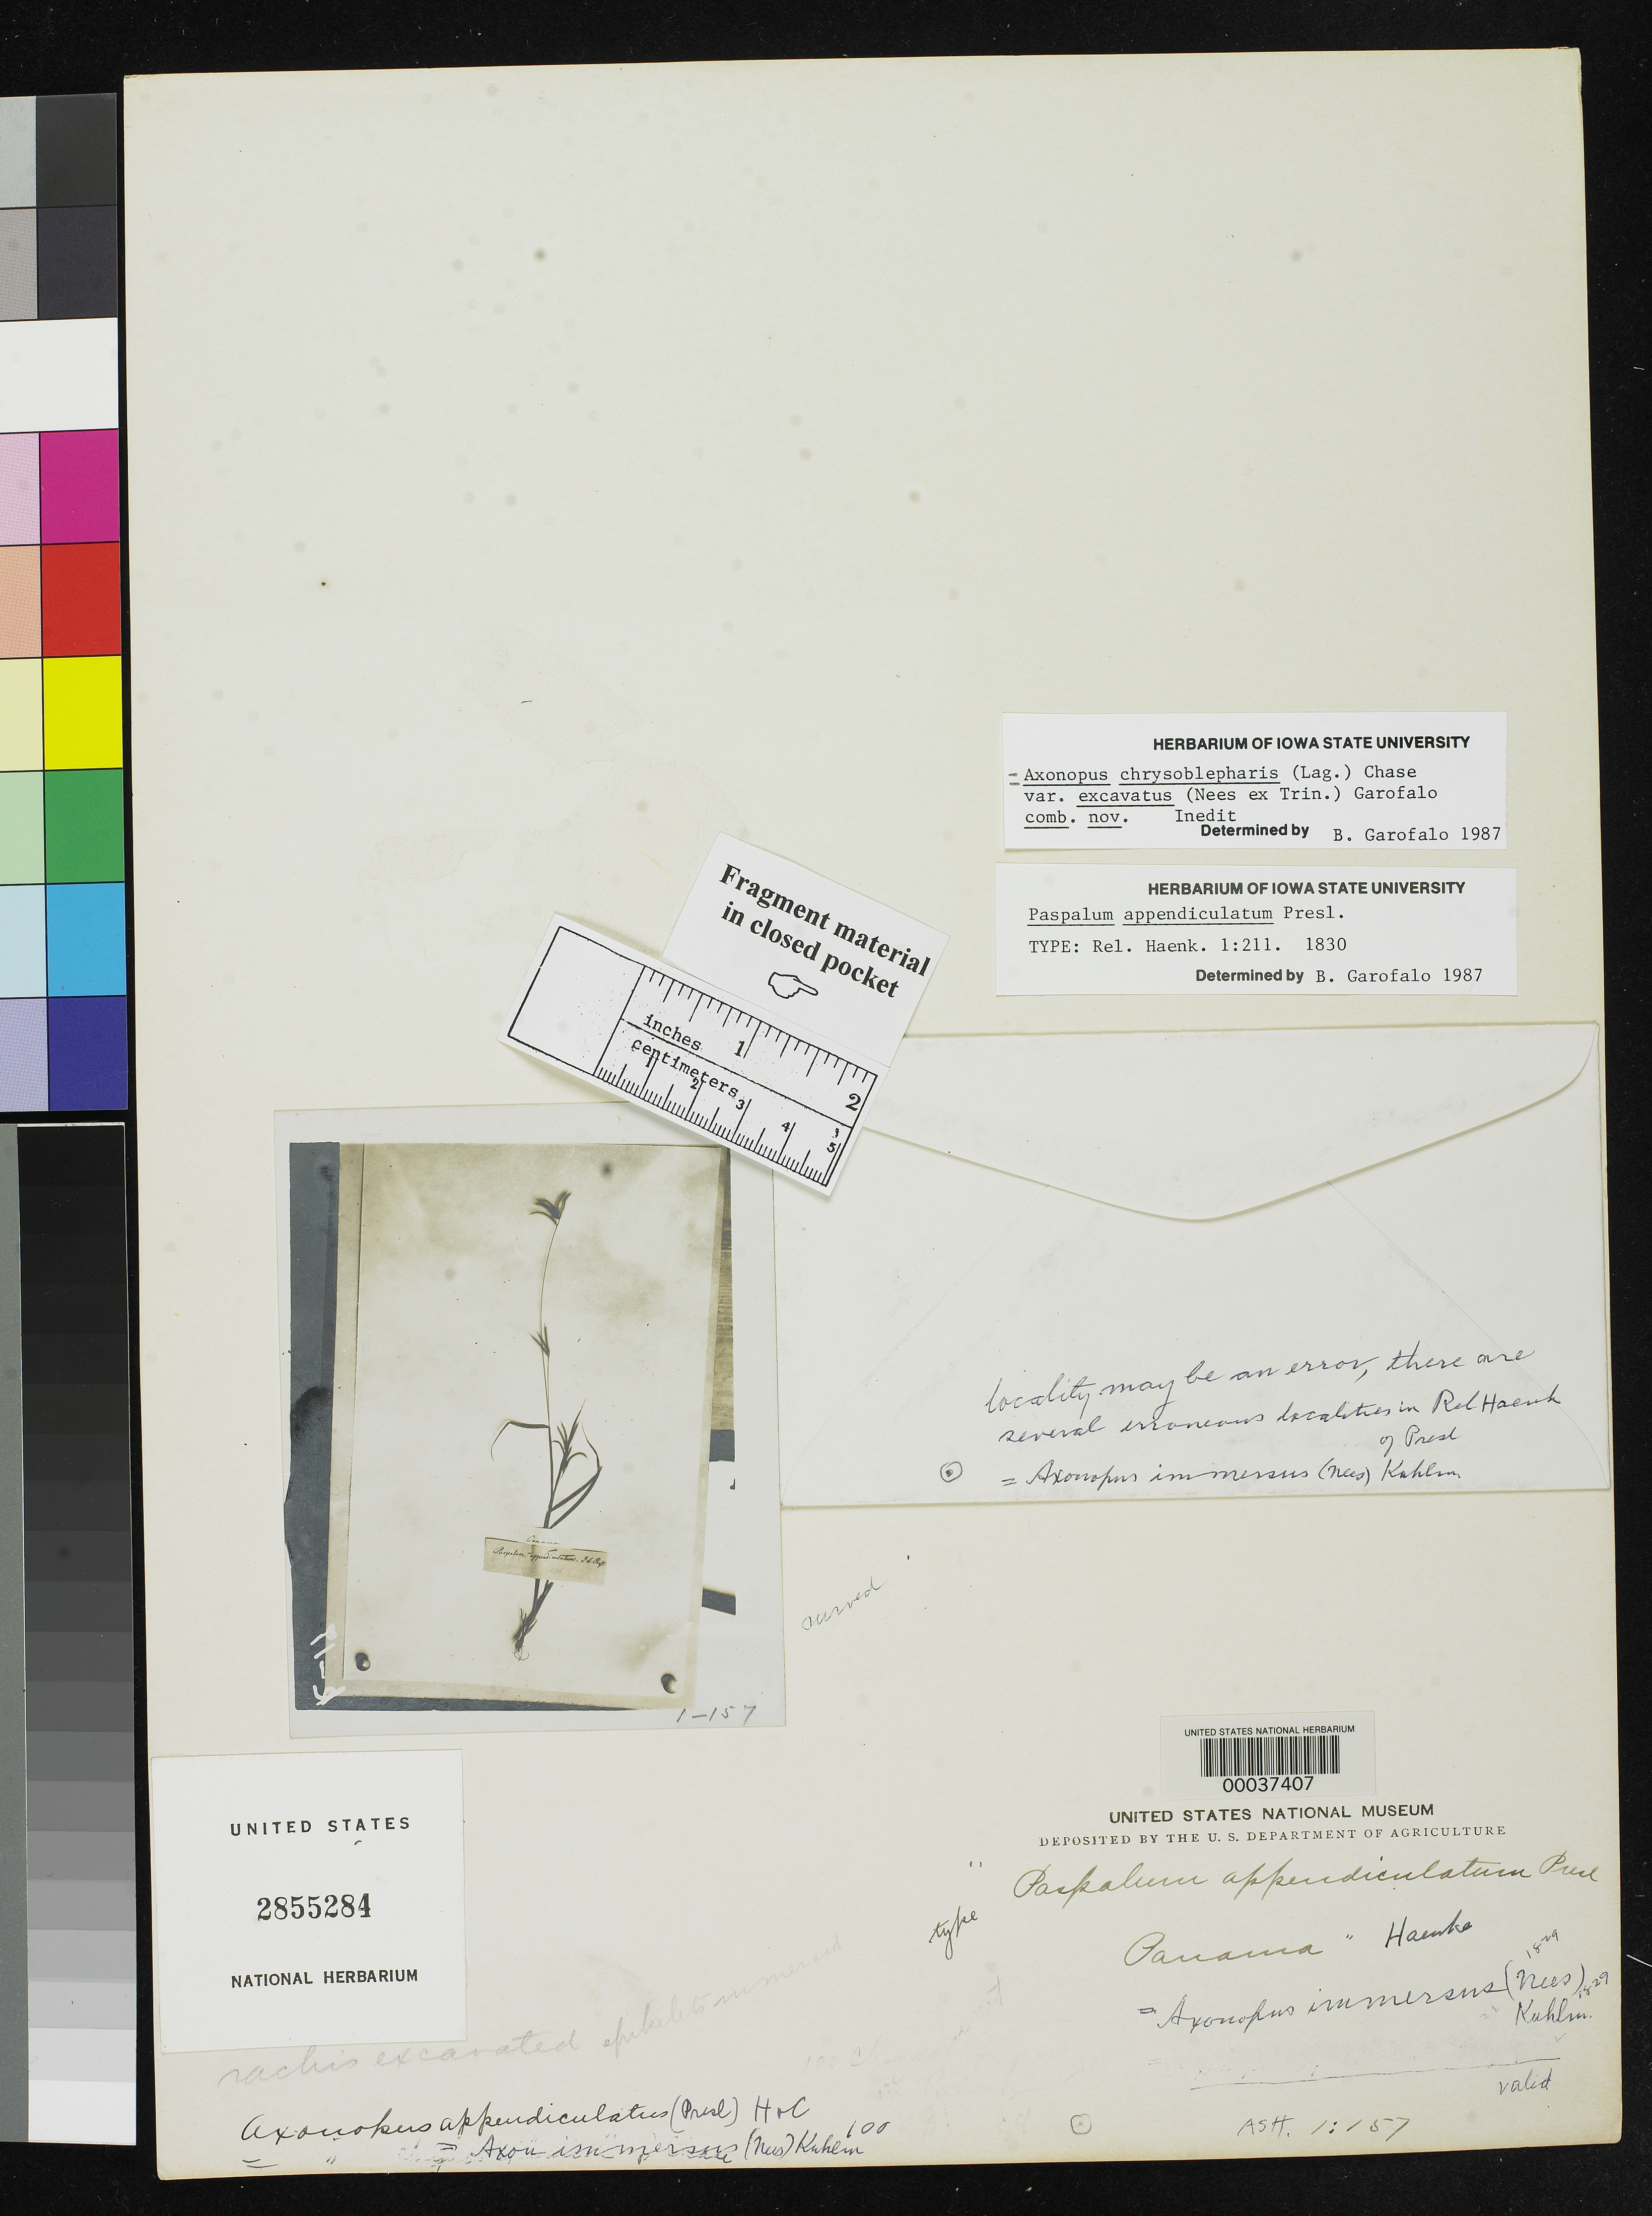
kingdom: Plantae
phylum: Tracheophyta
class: Liliopsida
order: Poales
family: Poaceae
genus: Paspalum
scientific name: Paspalum appendiculatum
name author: J. Presl in C. Presl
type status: Type Fragment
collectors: T. P. X. Haenke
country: Panama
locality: NW of Boquete towards Parque Nacional Volcan Baru.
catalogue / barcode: US 2855284